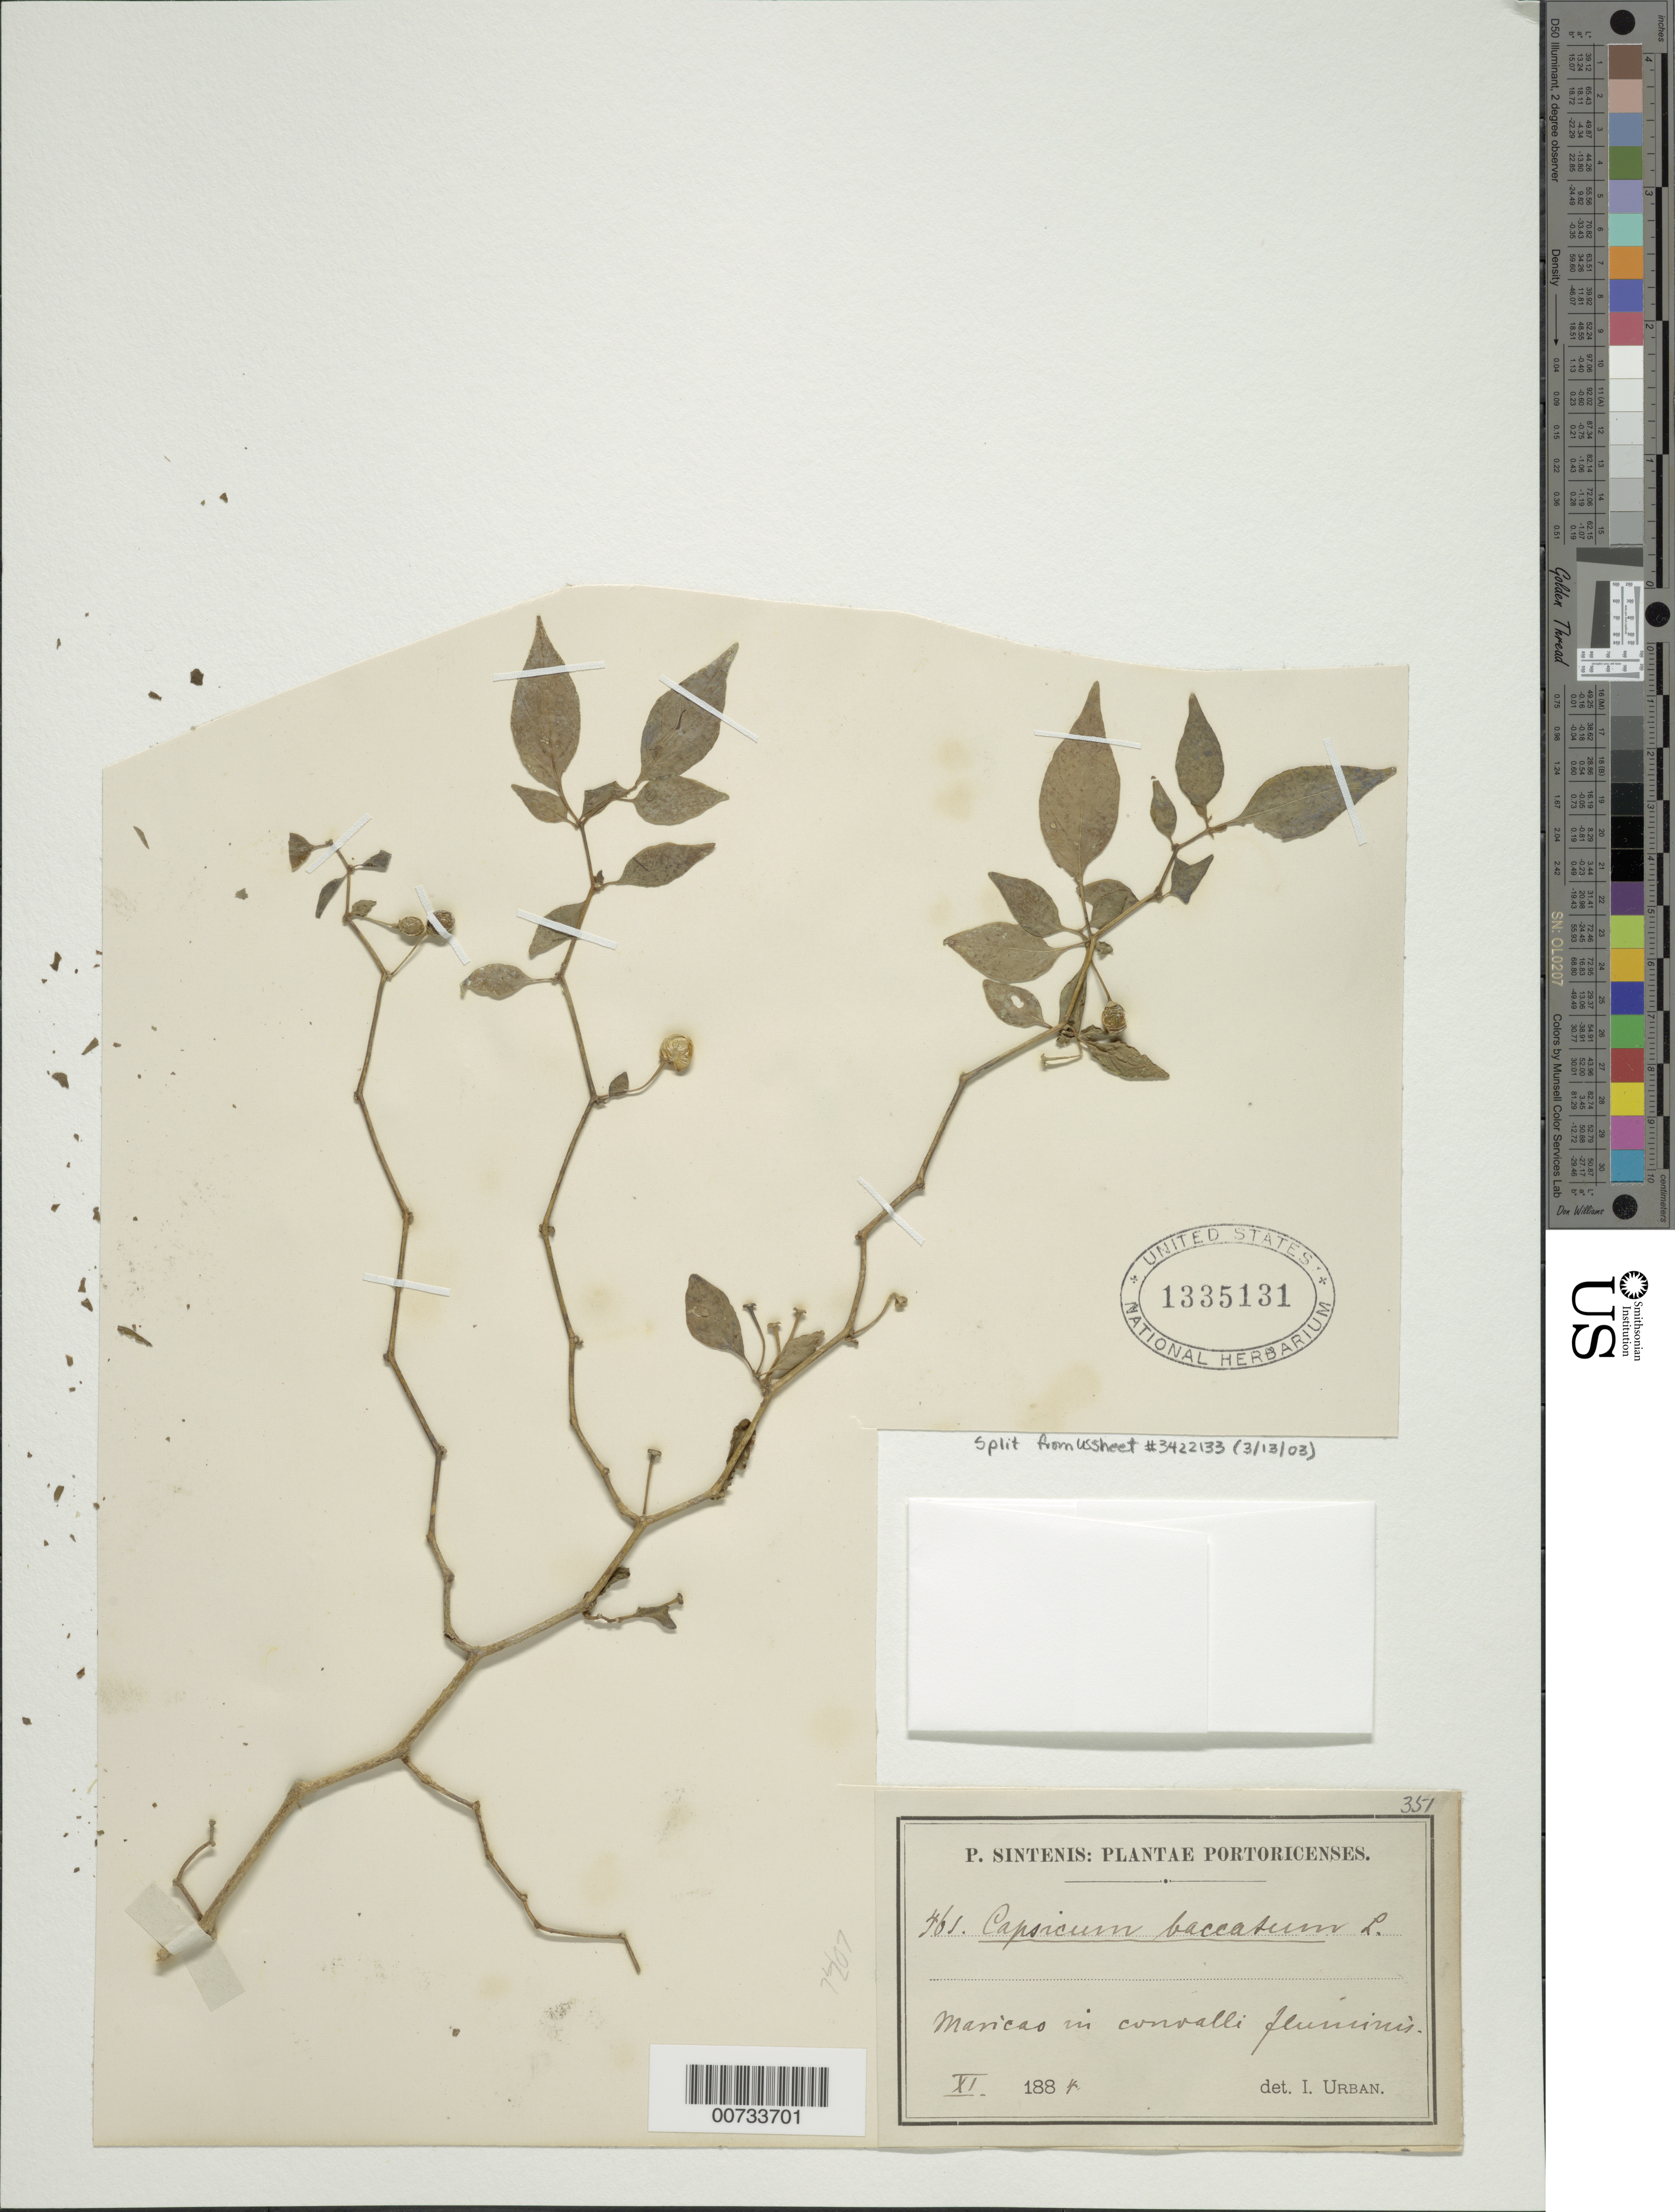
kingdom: Plantae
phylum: Tracheophyta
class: Magnoliopsida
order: Solanales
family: Solanaceae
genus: Capsicum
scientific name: Capsicum frutescens var. baccatum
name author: (L.) Irish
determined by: Urban, Ignatz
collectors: P. Sintenis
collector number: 461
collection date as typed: Nov 1884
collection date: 1884-11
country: Puerto Rico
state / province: Maricao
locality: Maricao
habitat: In convalli fluminis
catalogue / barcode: US 1335131